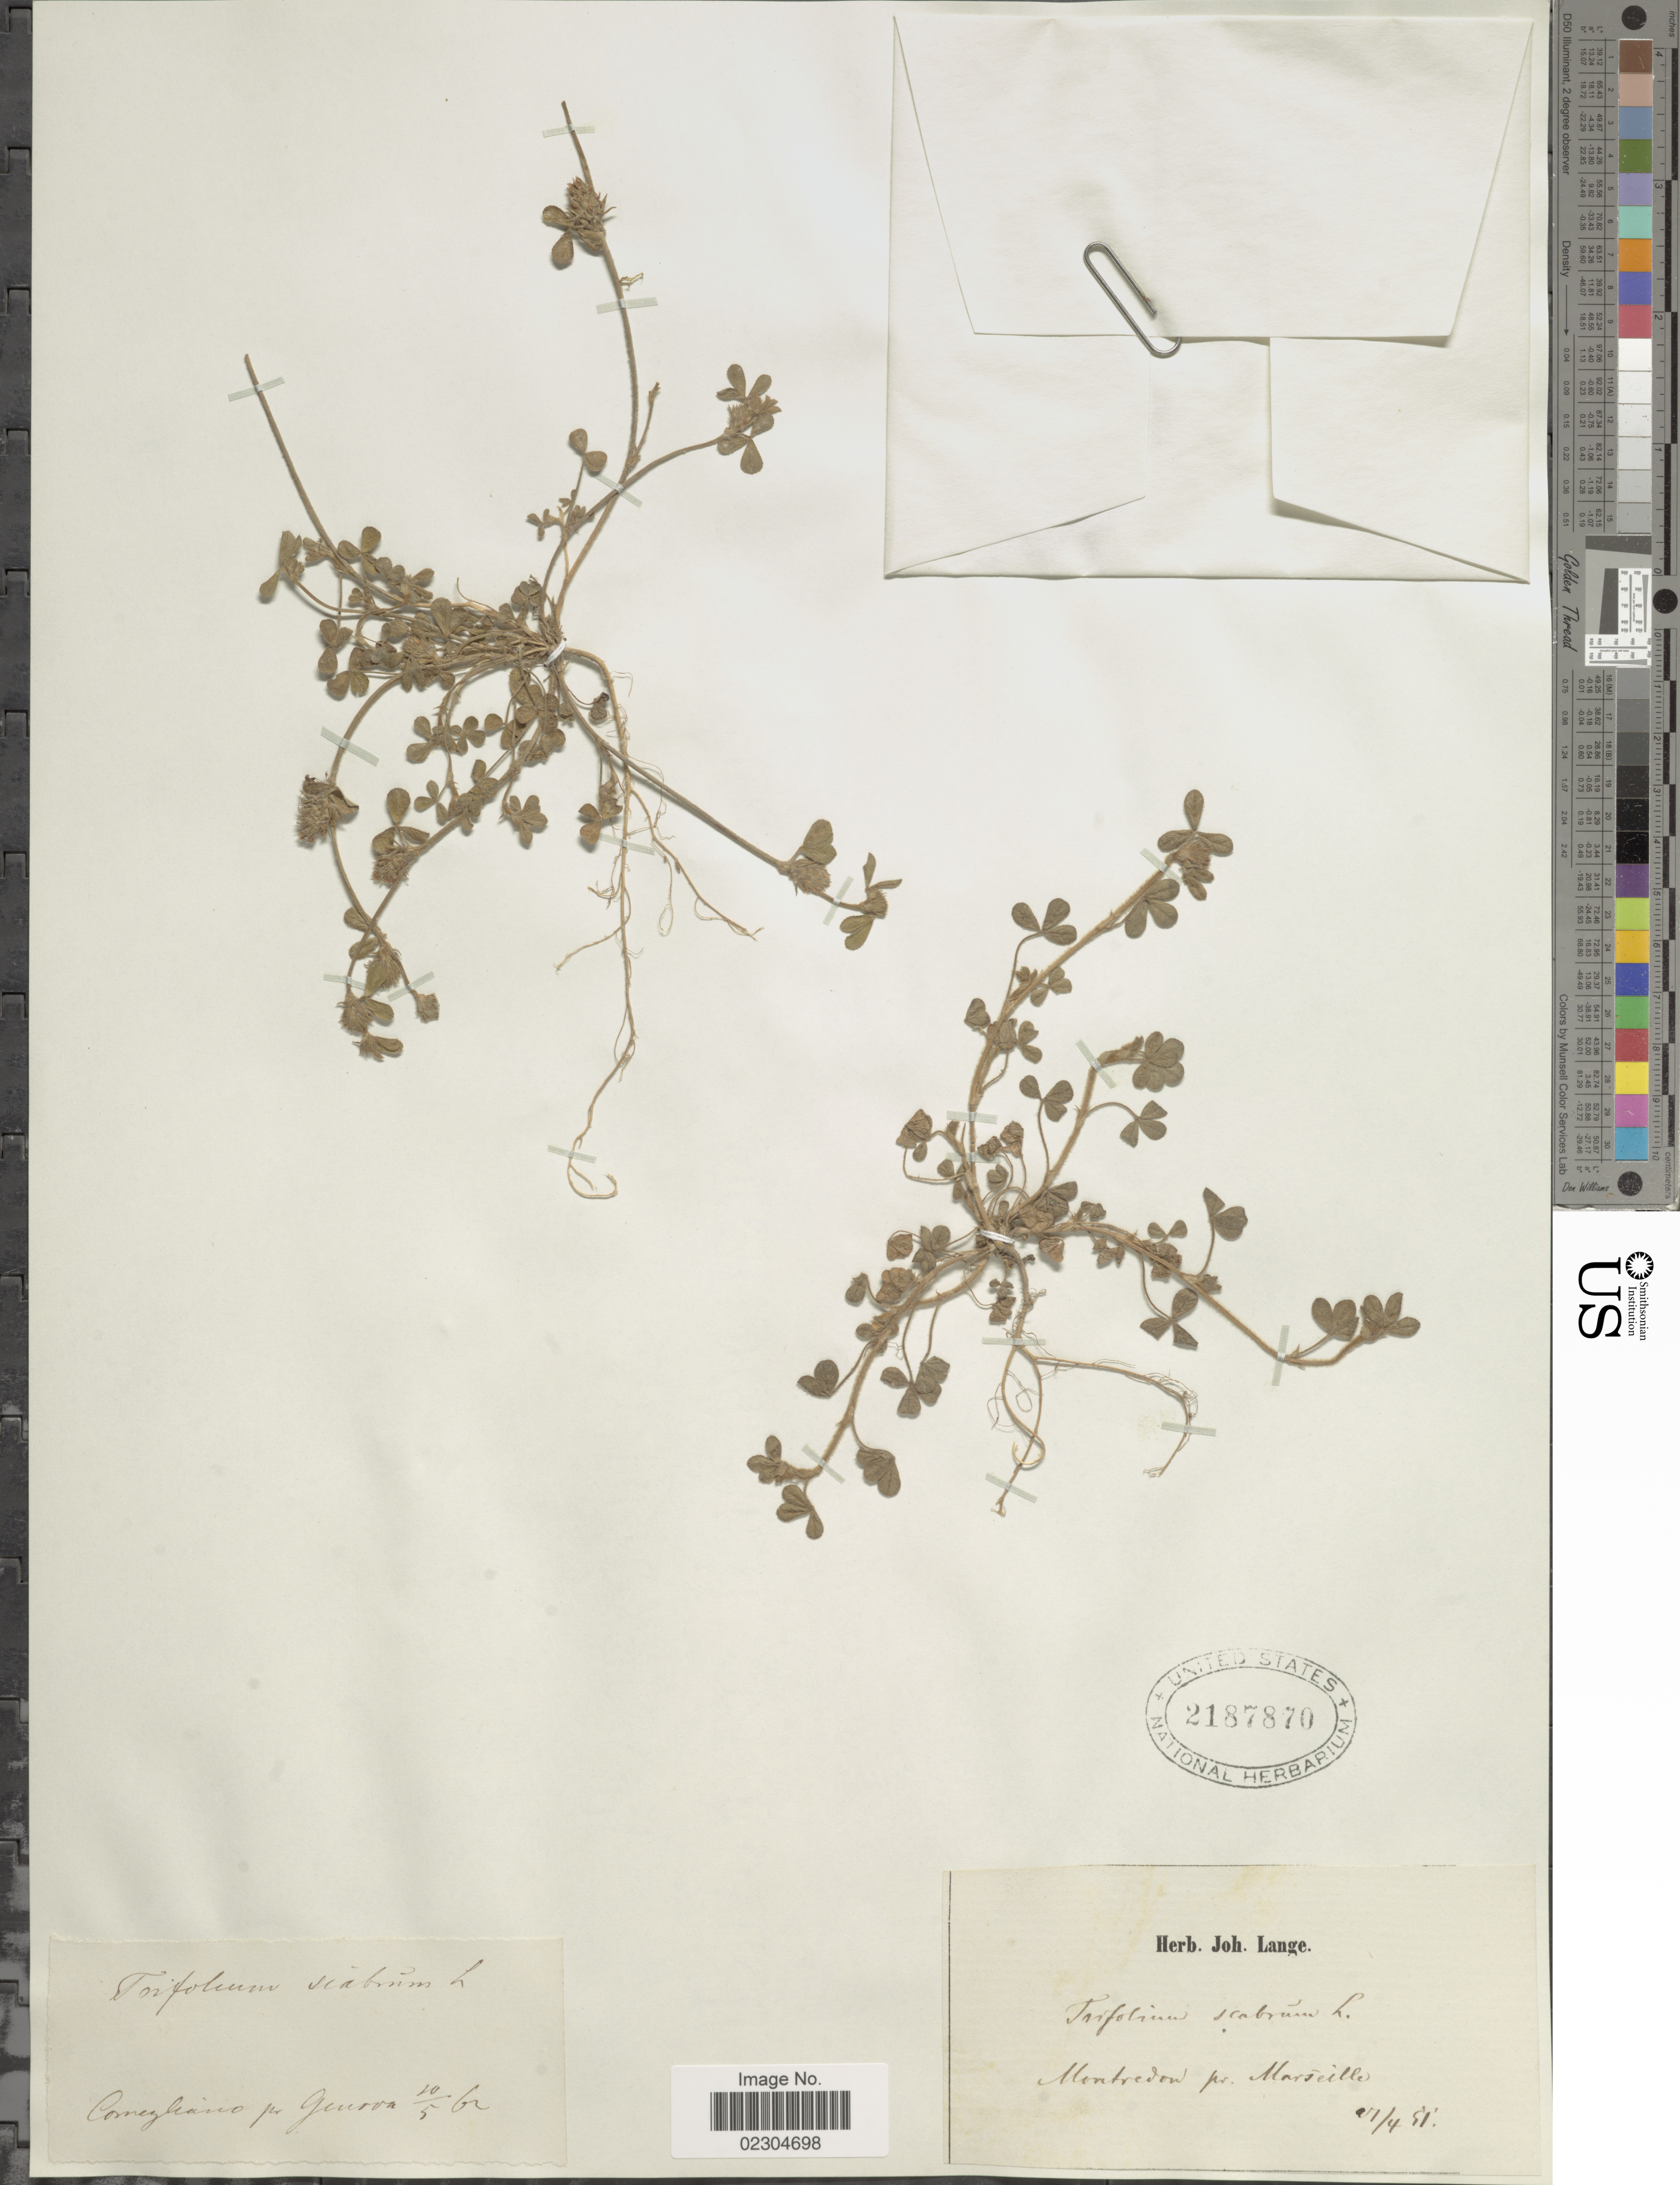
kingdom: Plantae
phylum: Tracheophyta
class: Magnoliopsida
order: Fabales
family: Fabaceae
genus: Trifolium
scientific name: Trifolium scabrum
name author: L.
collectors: ex herb. Joh. Lange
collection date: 1891-06-04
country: France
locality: Montredon pr. Marseille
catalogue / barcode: US 2187870